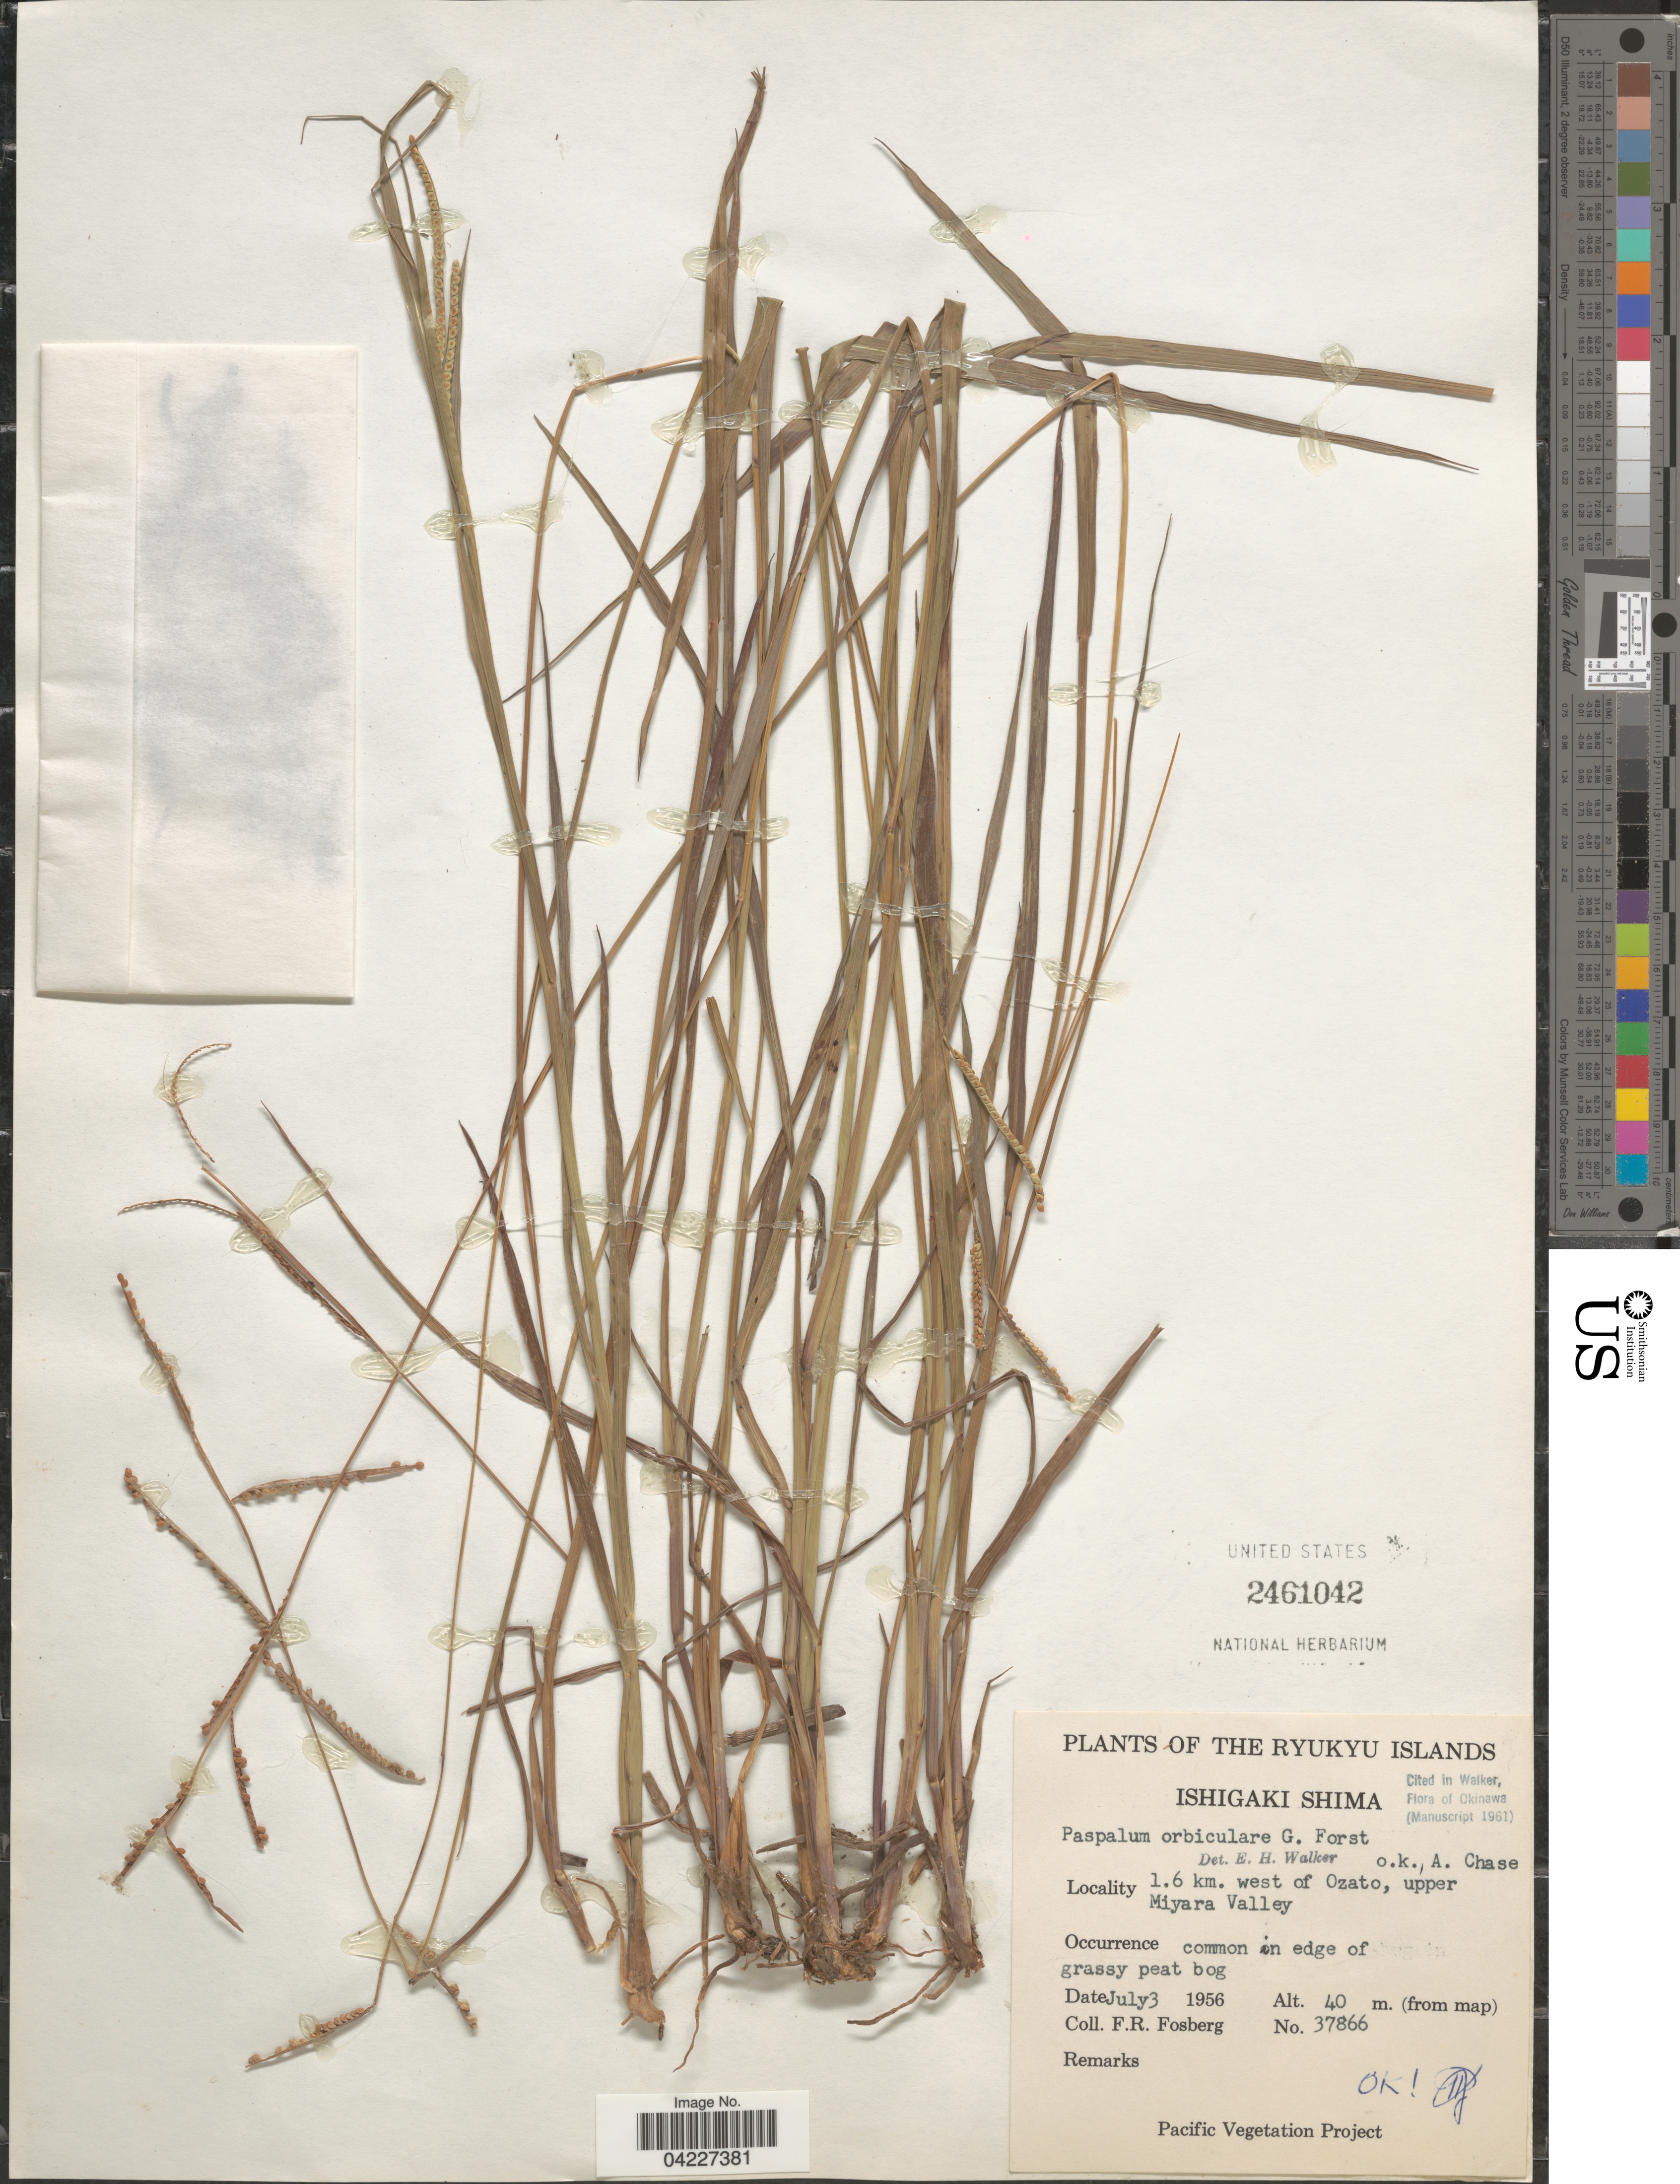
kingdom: Plantae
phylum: Tracheophyta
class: Liliopsida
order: Poales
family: Poaceae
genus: Paspalum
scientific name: Paspalum orbiculare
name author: G. Forst.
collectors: F. R. Fosberg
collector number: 37866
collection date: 1956-07-03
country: Japan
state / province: Okinawa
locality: The Ryukyu Islands. Ishigaki Shima. 1.6 km. west of Ozato, upper Miyara Valley.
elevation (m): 40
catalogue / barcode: US 2461042